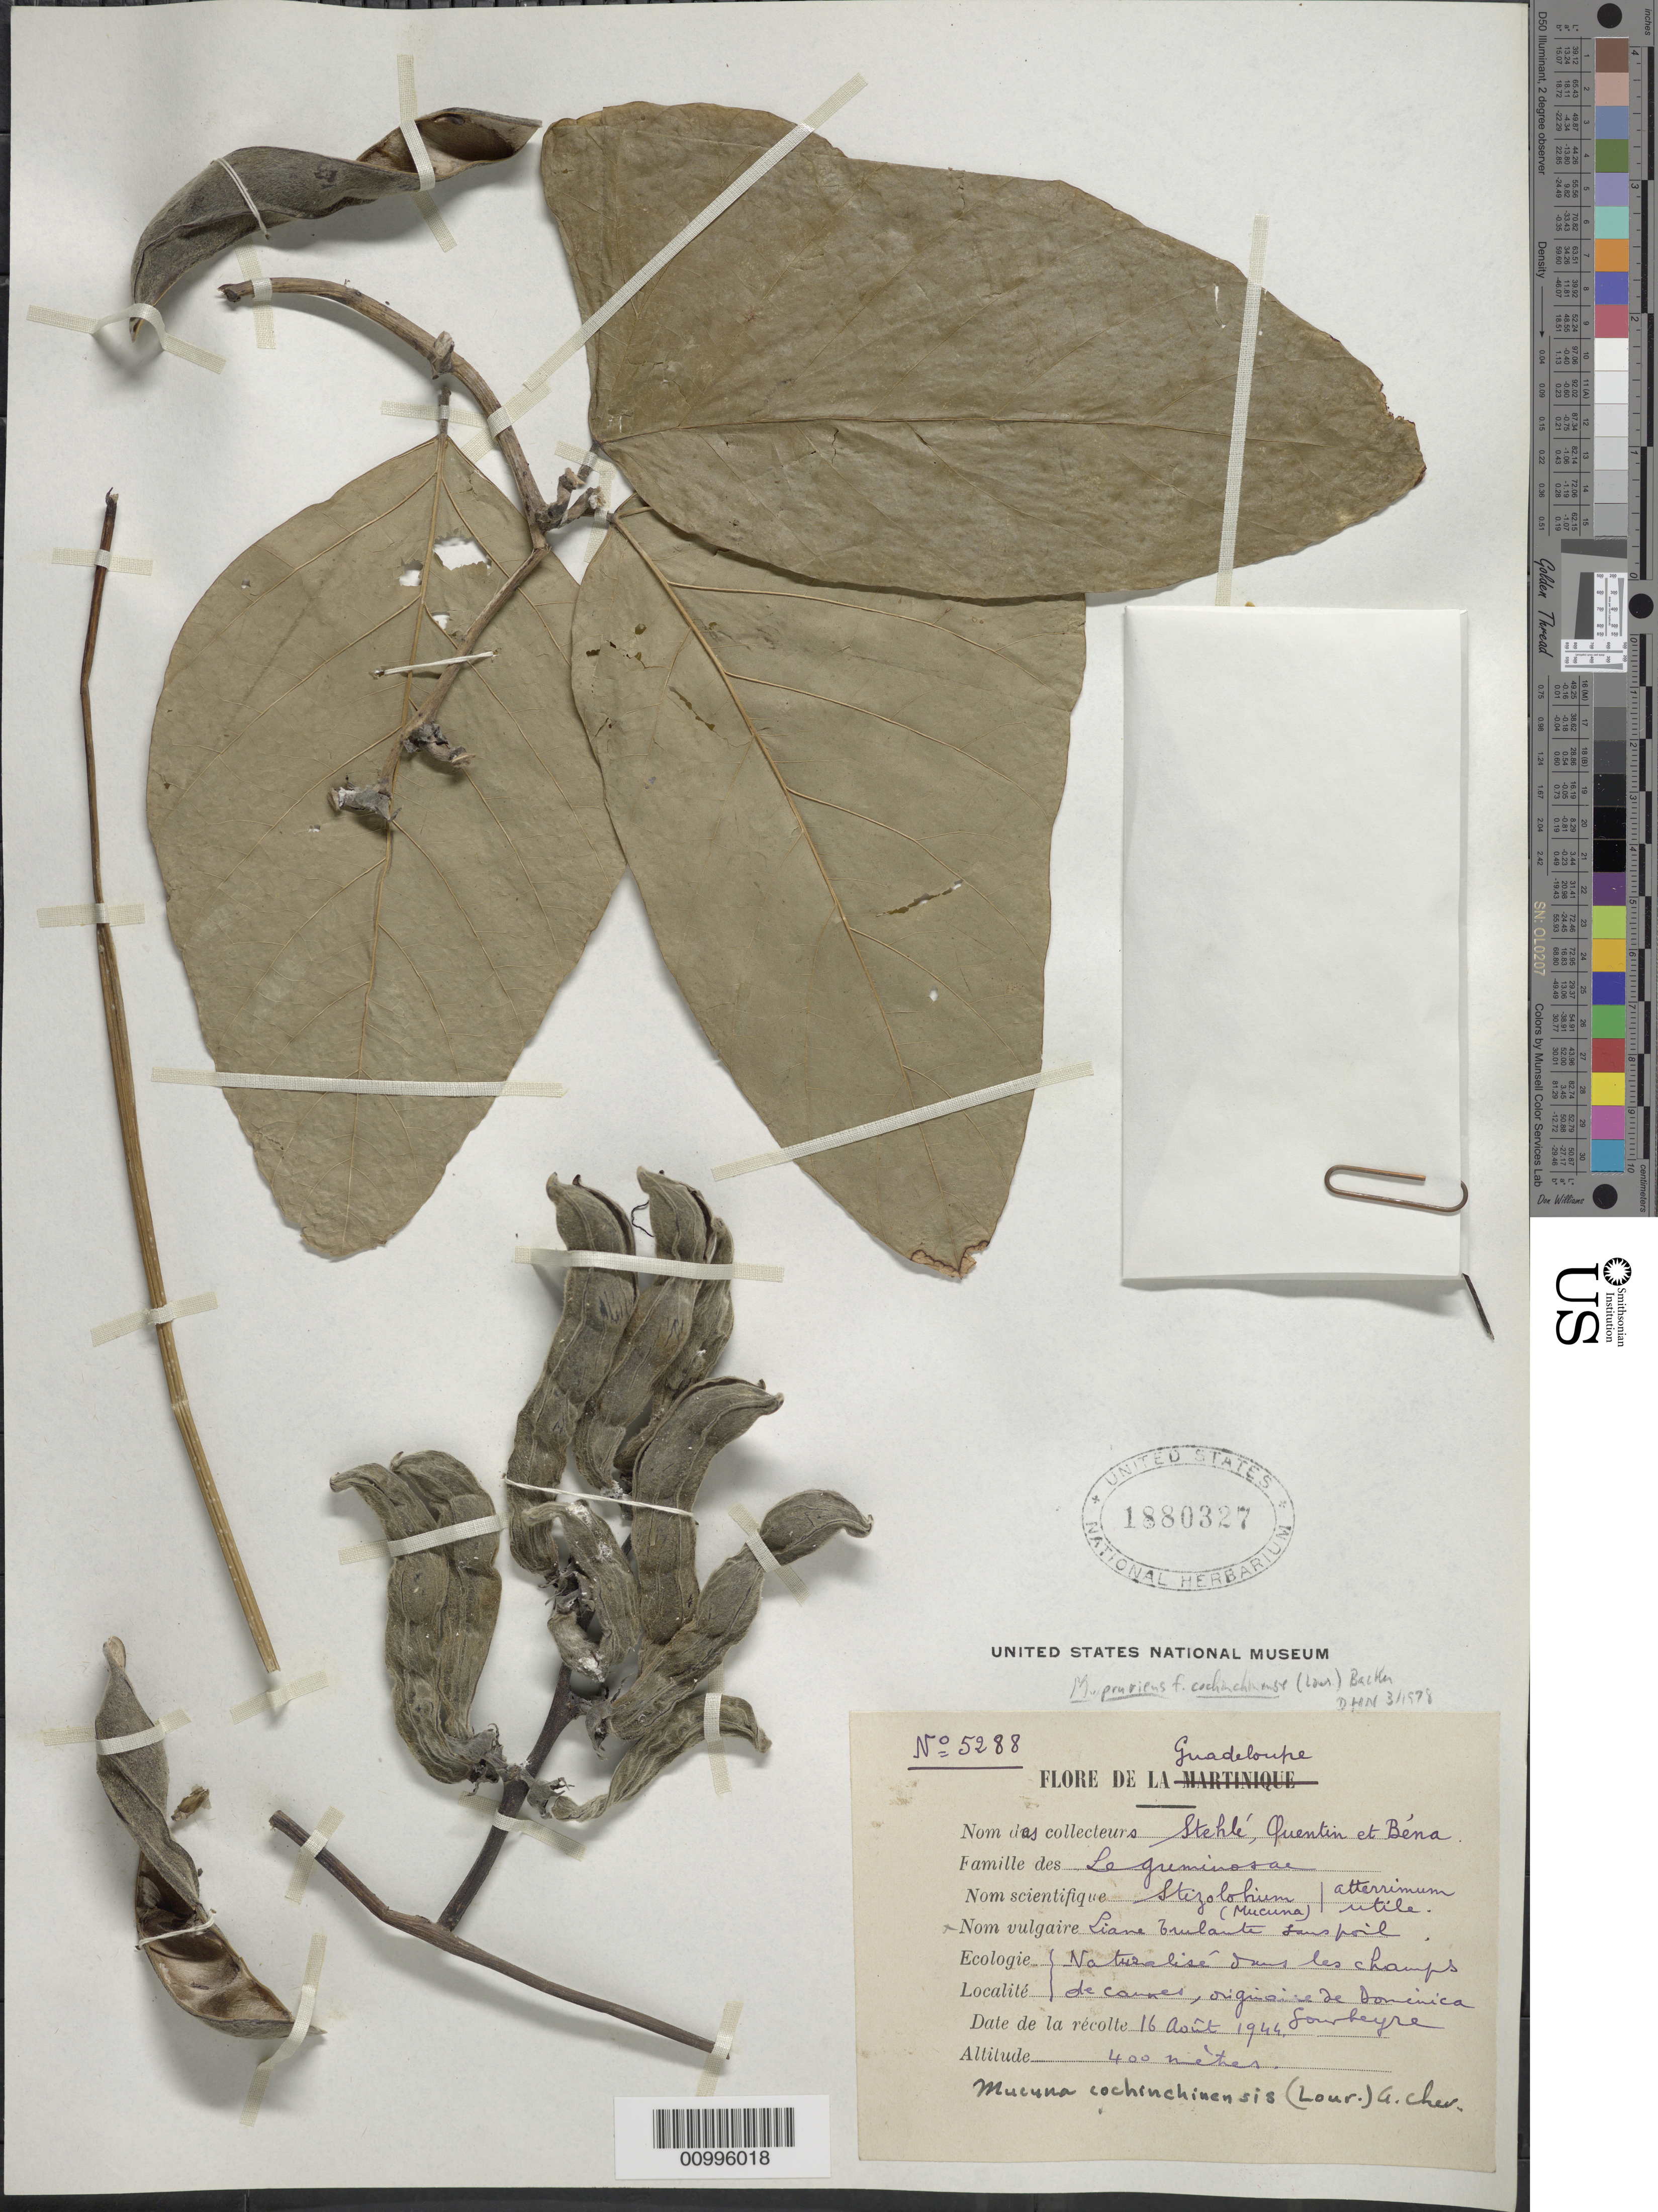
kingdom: Plantae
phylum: Tracheophyta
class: Magnoliopsida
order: Fabales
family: Fabaceae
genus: Mucuna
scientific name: Mucuna pruriens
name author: (L.) DC.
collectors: H. Stehlé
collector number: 5288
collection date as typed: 16 Apr 1944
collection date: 1944-04-16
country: Guadeloupe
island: Basse Terre [Guadeloupe]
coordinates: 0 N, 0 E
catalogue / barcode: US 1880327